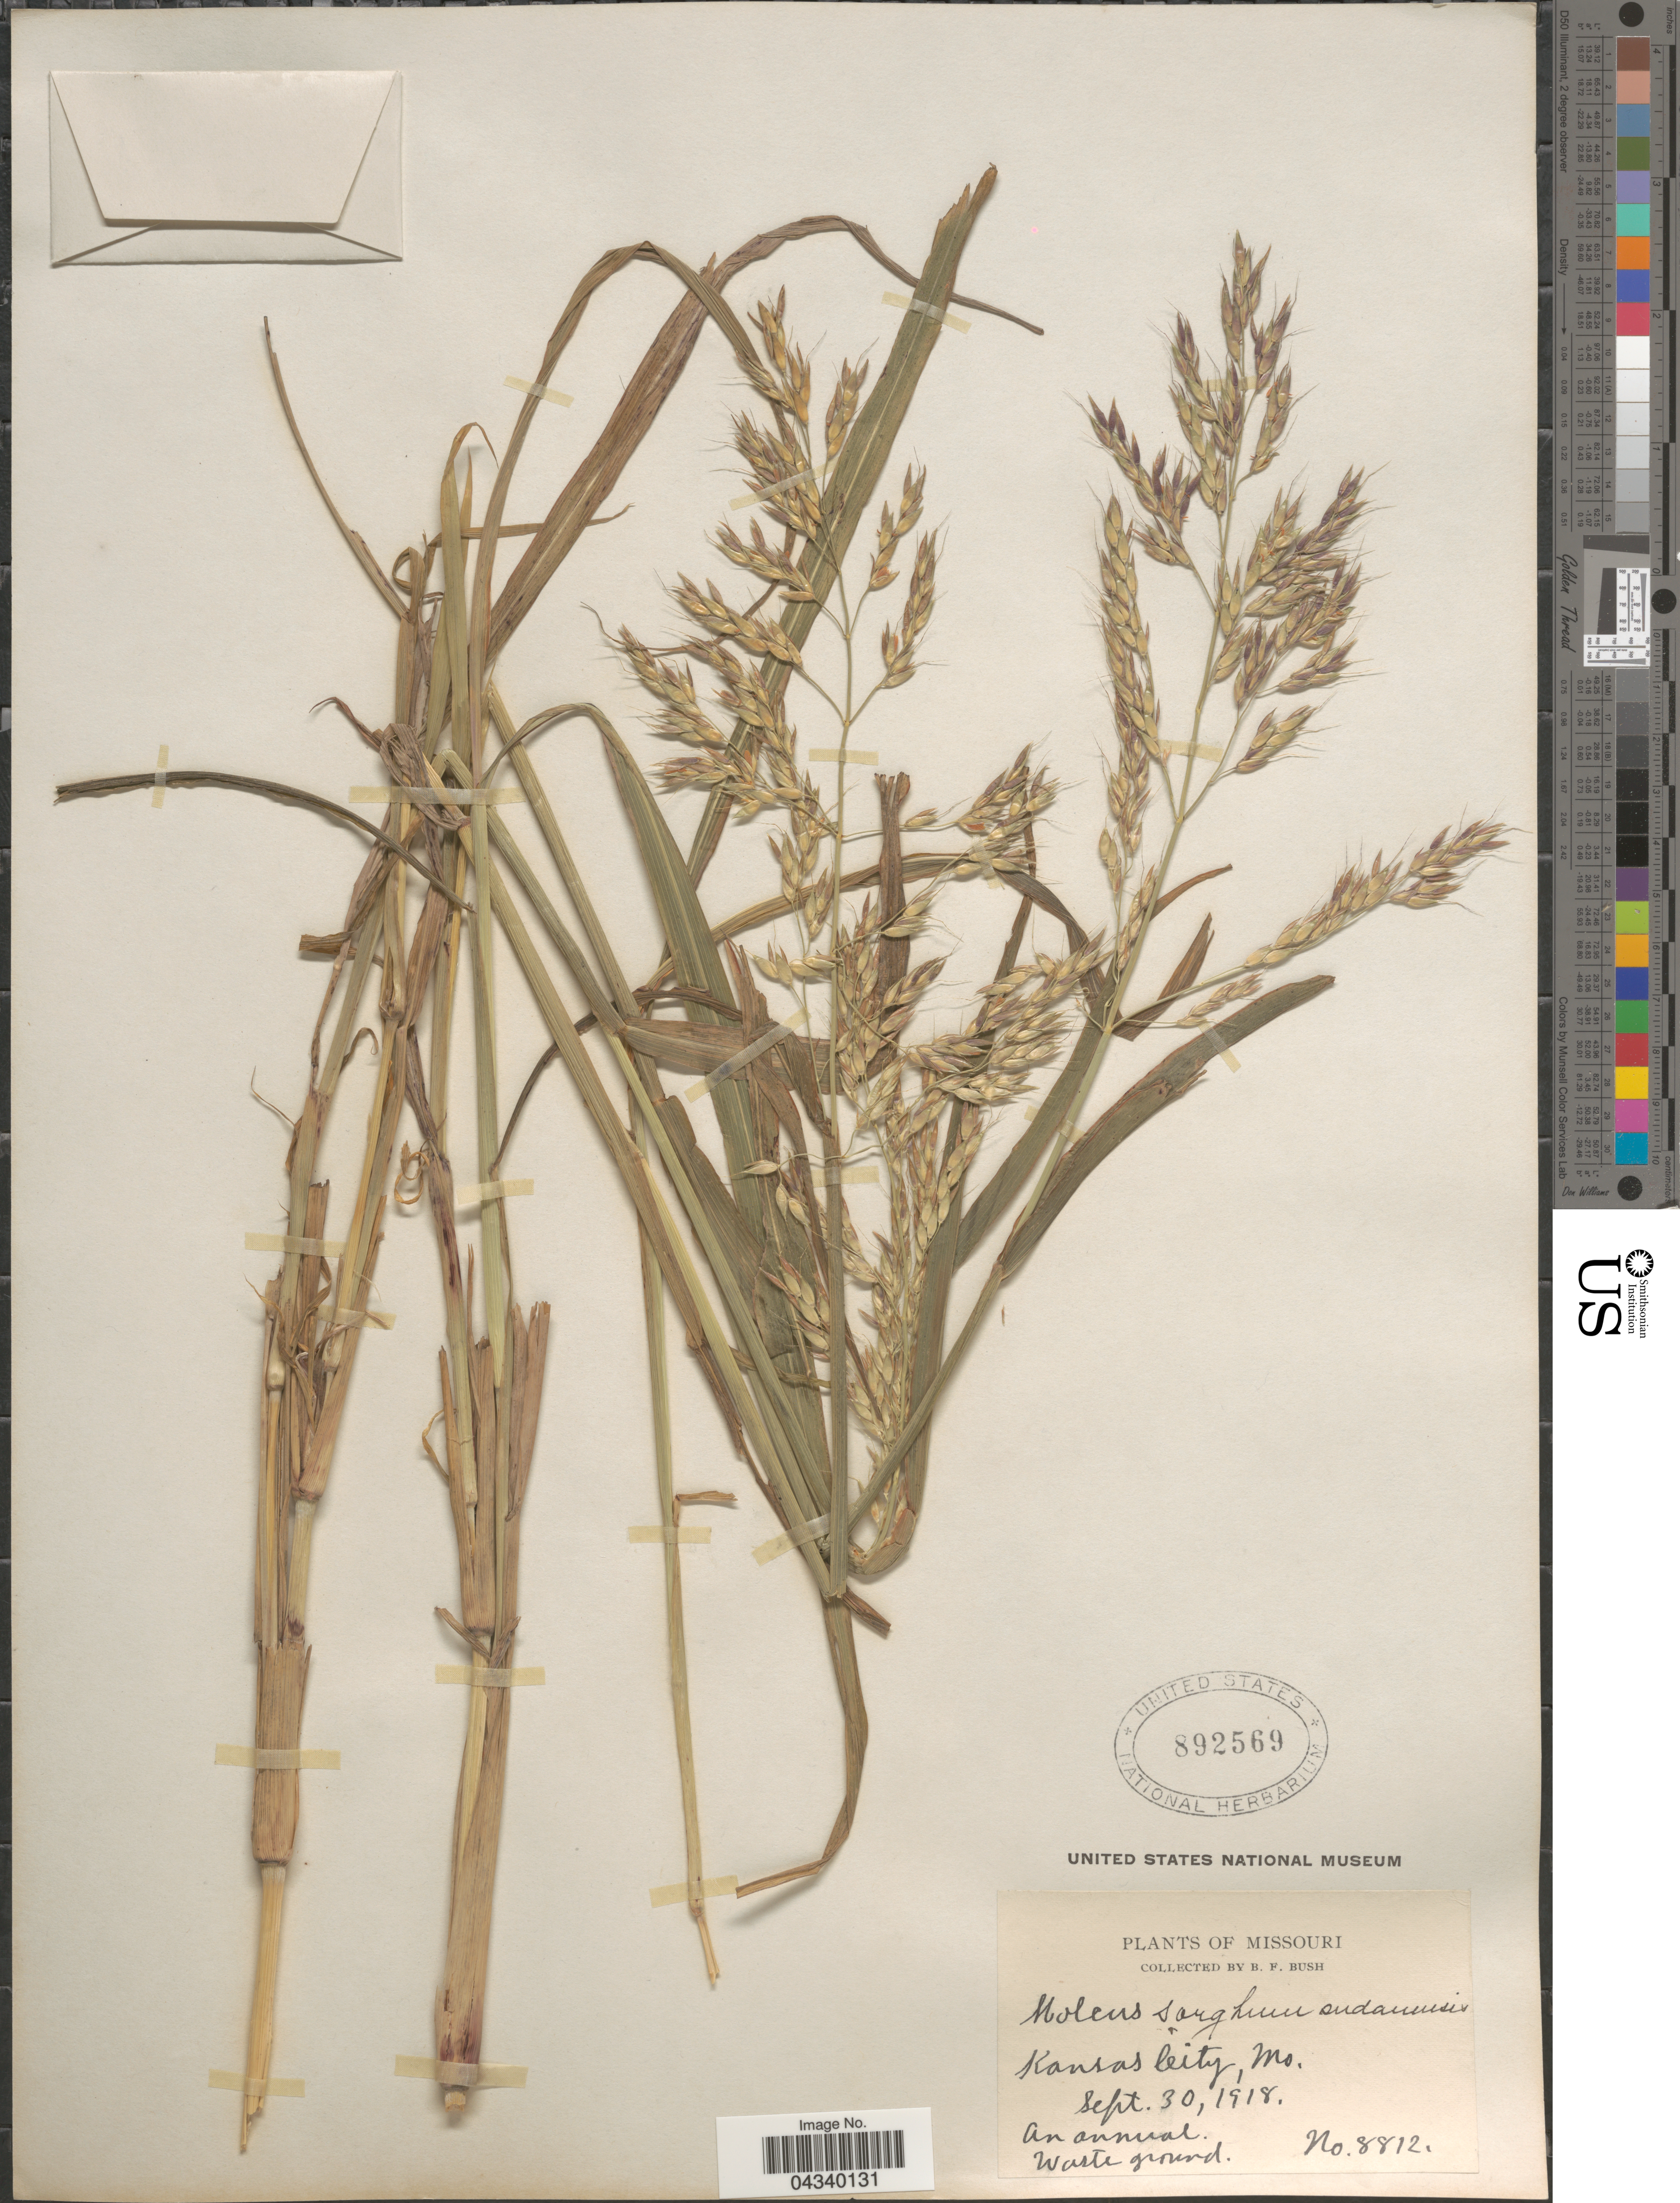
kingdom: Plantae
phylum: Tracheophyta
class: Liliopsida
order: Poales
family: Poaceae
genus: Sorghum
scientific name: Sorghum drummondii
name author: (Steud.) Nees ex Millsp. & Chase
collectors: B. F. Bush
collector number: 8812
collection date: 1918-09-30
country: United States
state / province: Missouri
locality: Kansas City.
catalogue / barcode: US 892569